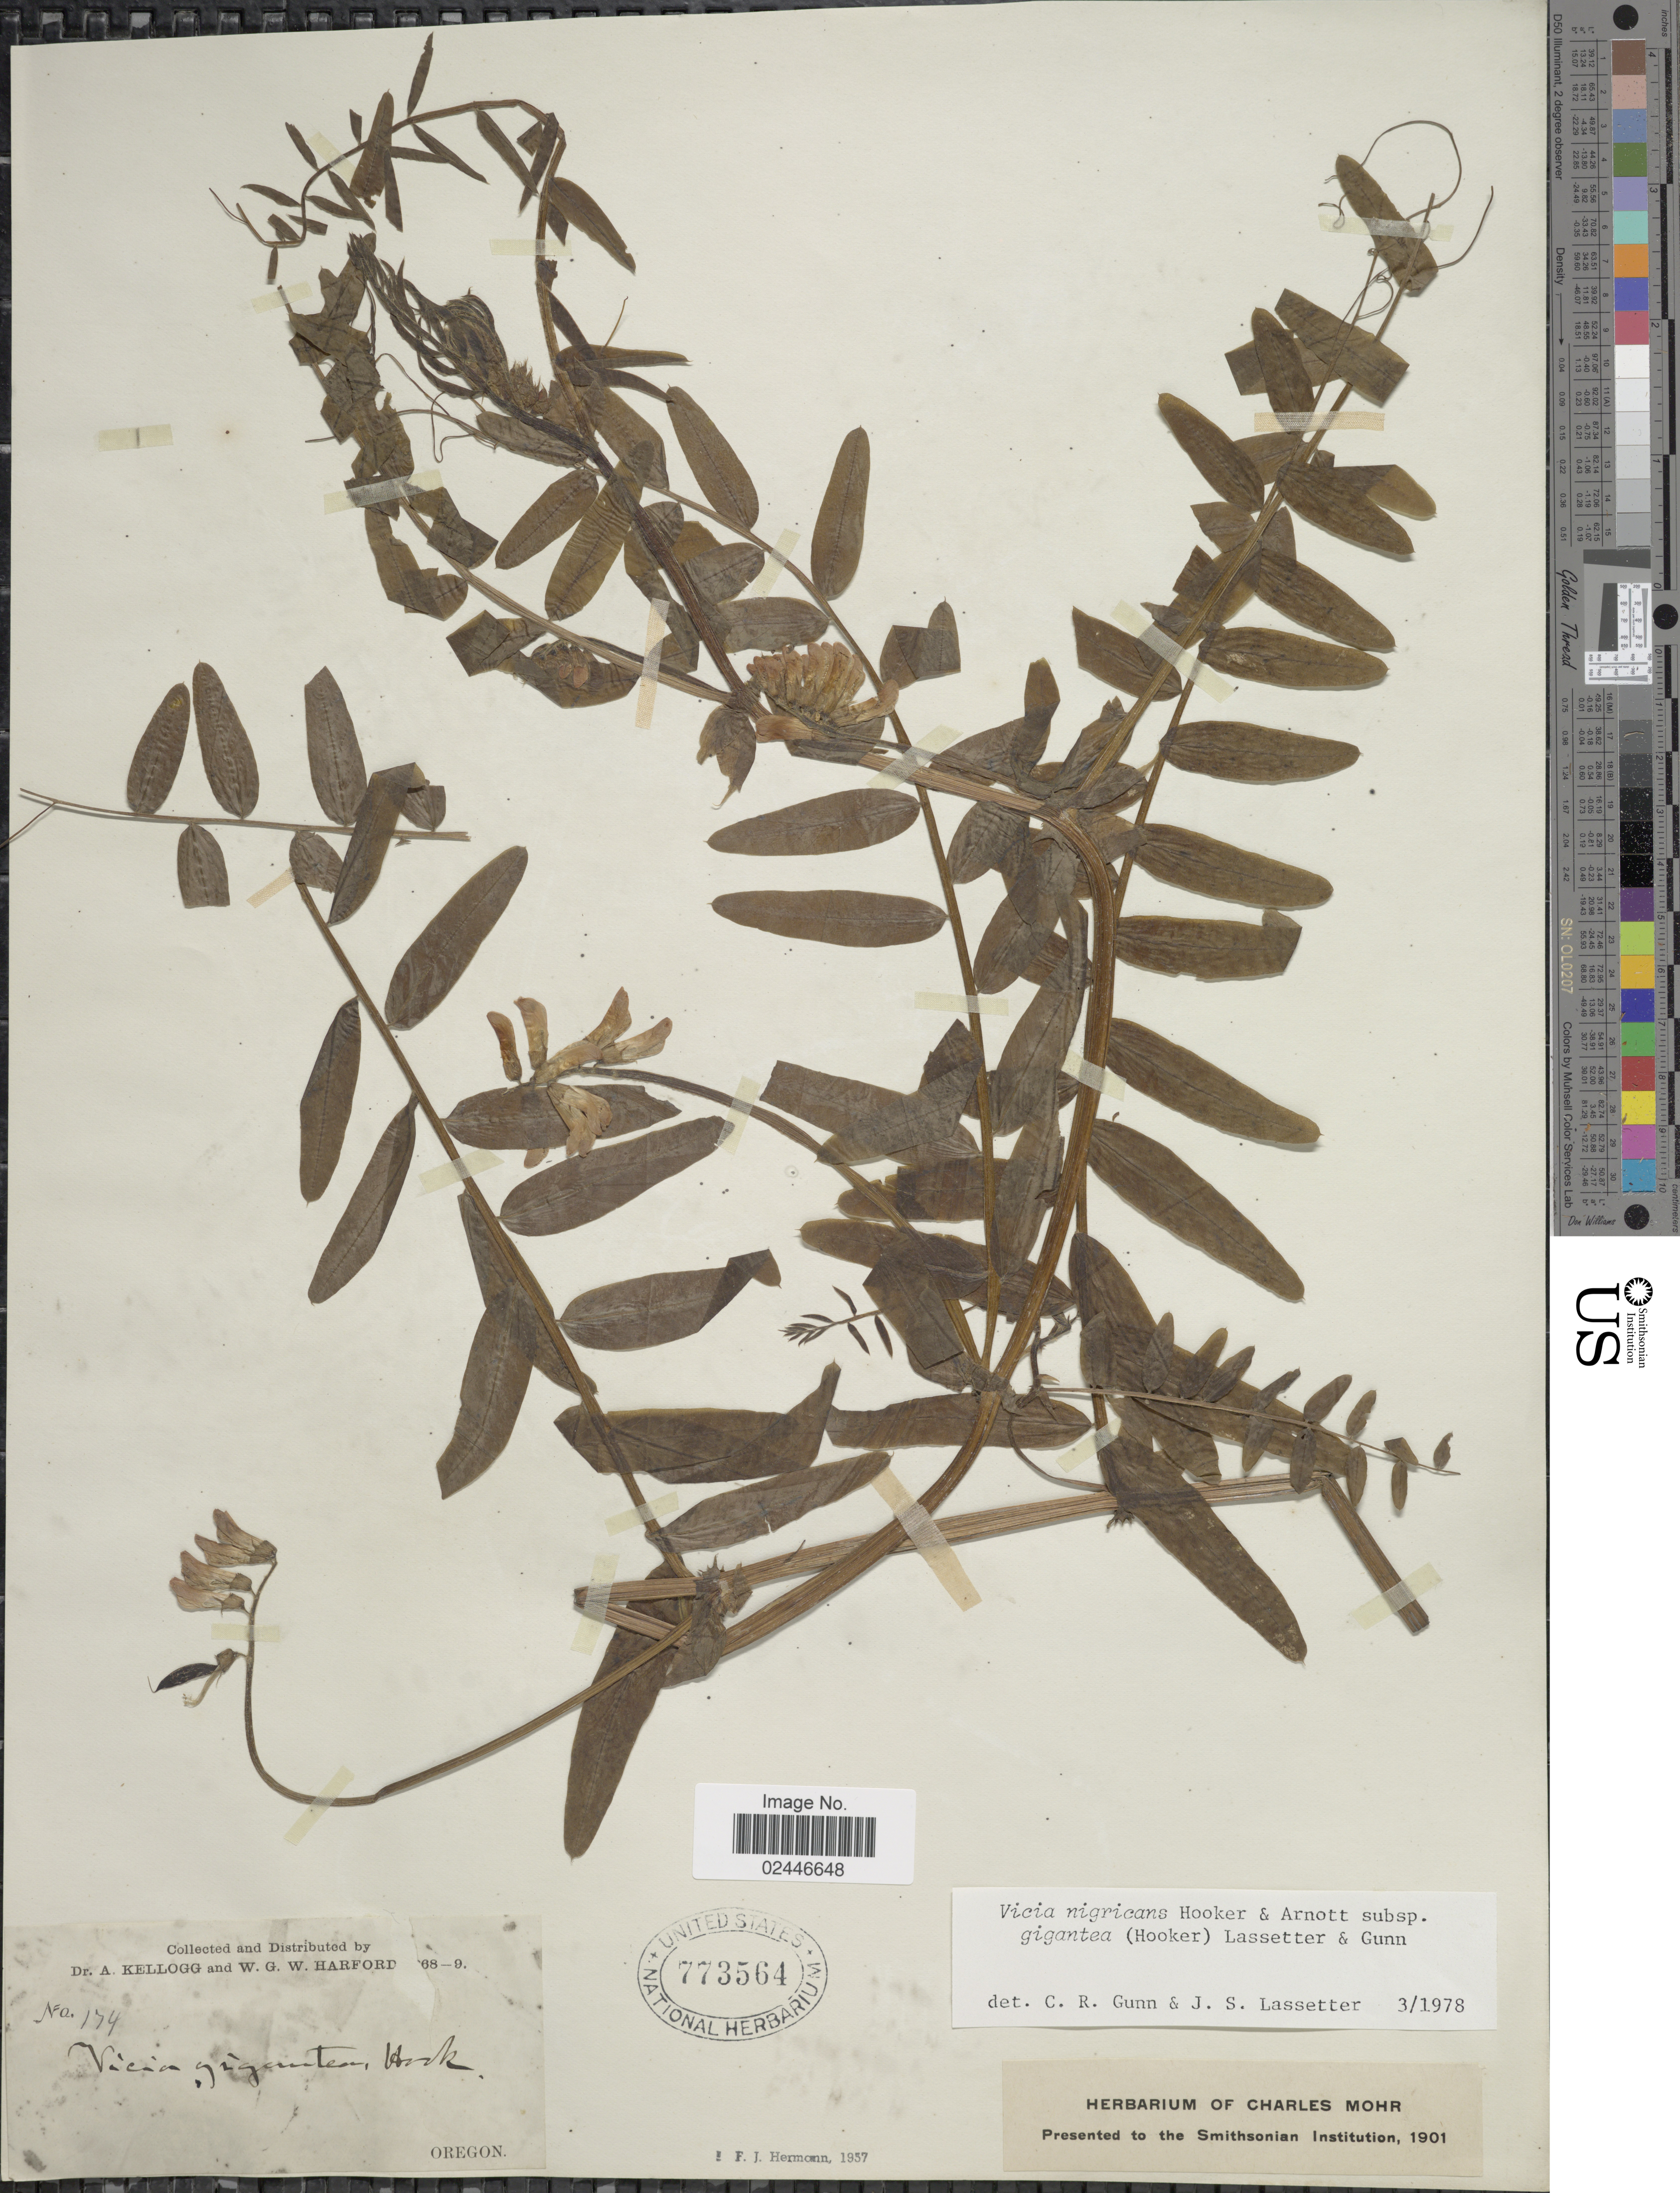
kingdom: Plantae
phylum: Tracheophyta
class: Magnoliopsida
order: Fabales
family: Fabaceae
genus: Vicia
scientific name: Vicia nigricans subsp. gigantea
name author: Hook. & Arn.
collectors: A. Kellogg & W. G. W. Harford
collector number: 174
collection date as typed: Transcribed d/m/y: //68 to //69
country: United States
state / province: Oregon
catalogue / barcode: US 773564